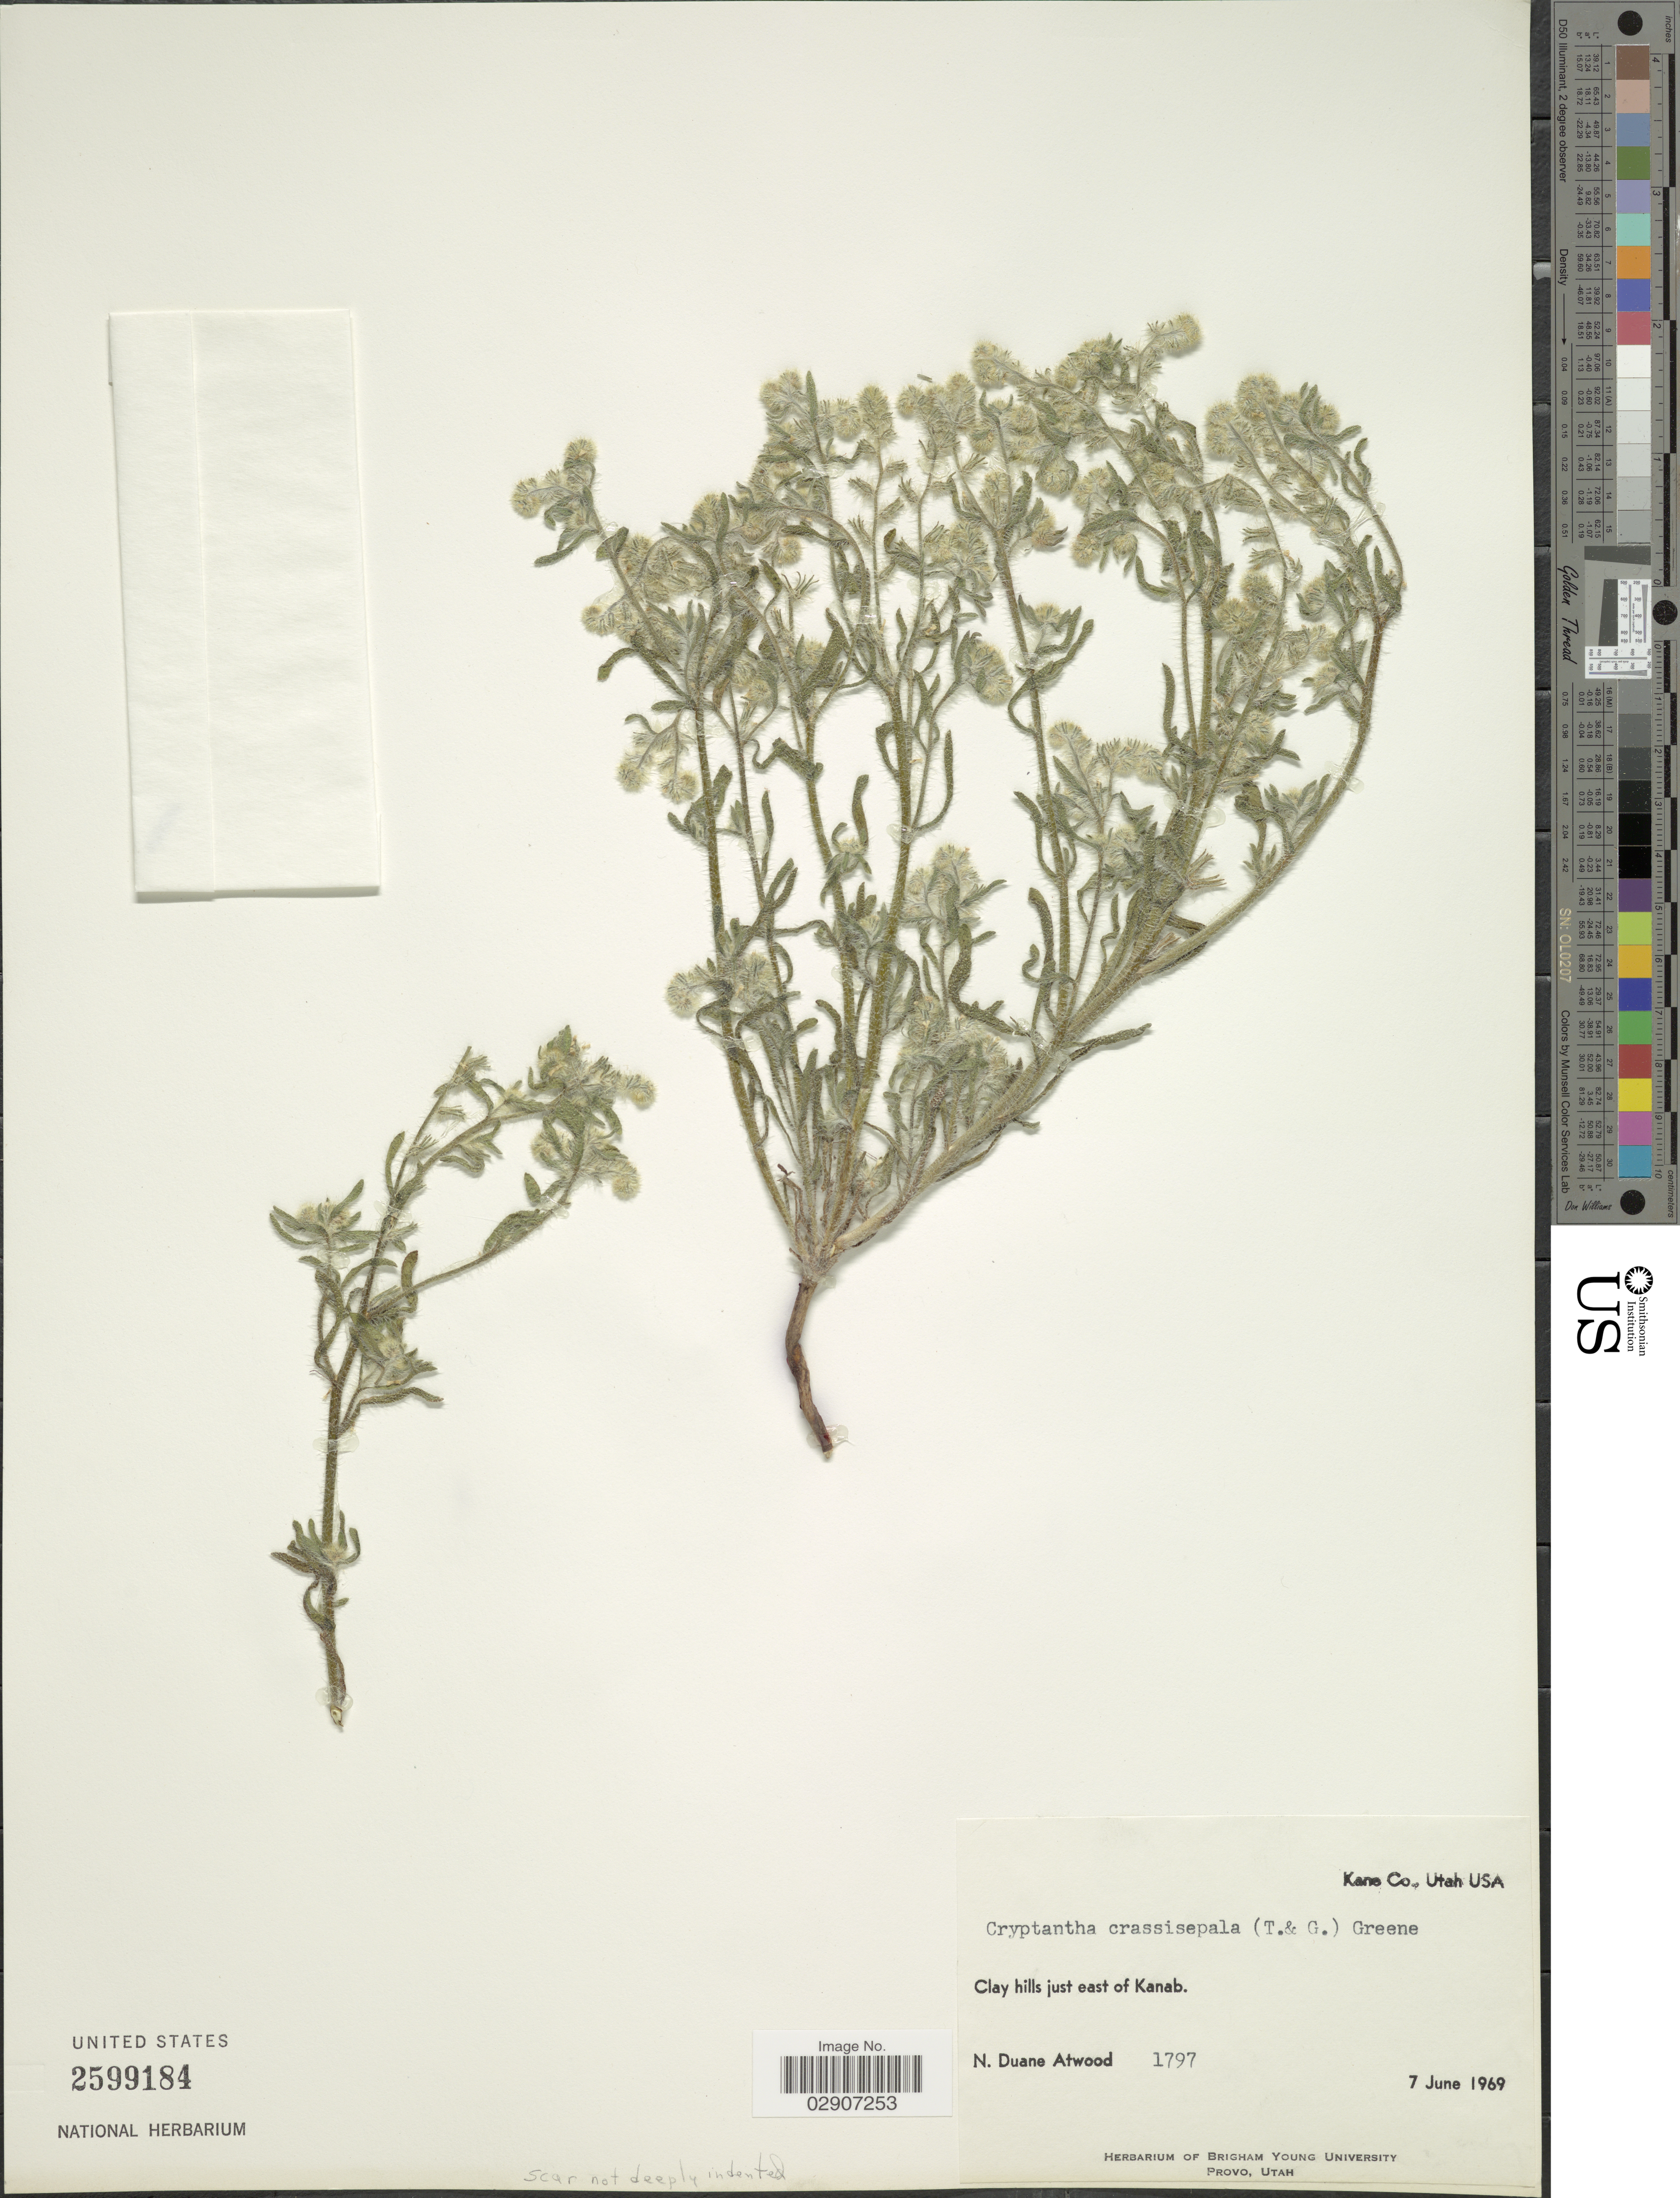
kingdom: Plantae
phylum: Tracheophyta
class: Magnoliopsida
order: Boraginales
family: Boraginaceae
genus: Cryptantha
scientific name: Cryptantha crassisepala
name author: (Torr. & A. Gray) Greene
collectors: N. Atwood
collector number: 1797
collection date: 1969-06-07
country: United States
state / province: Utah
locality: Kane Co., Clay hills just east of Kanab.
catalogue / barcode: US 2599184